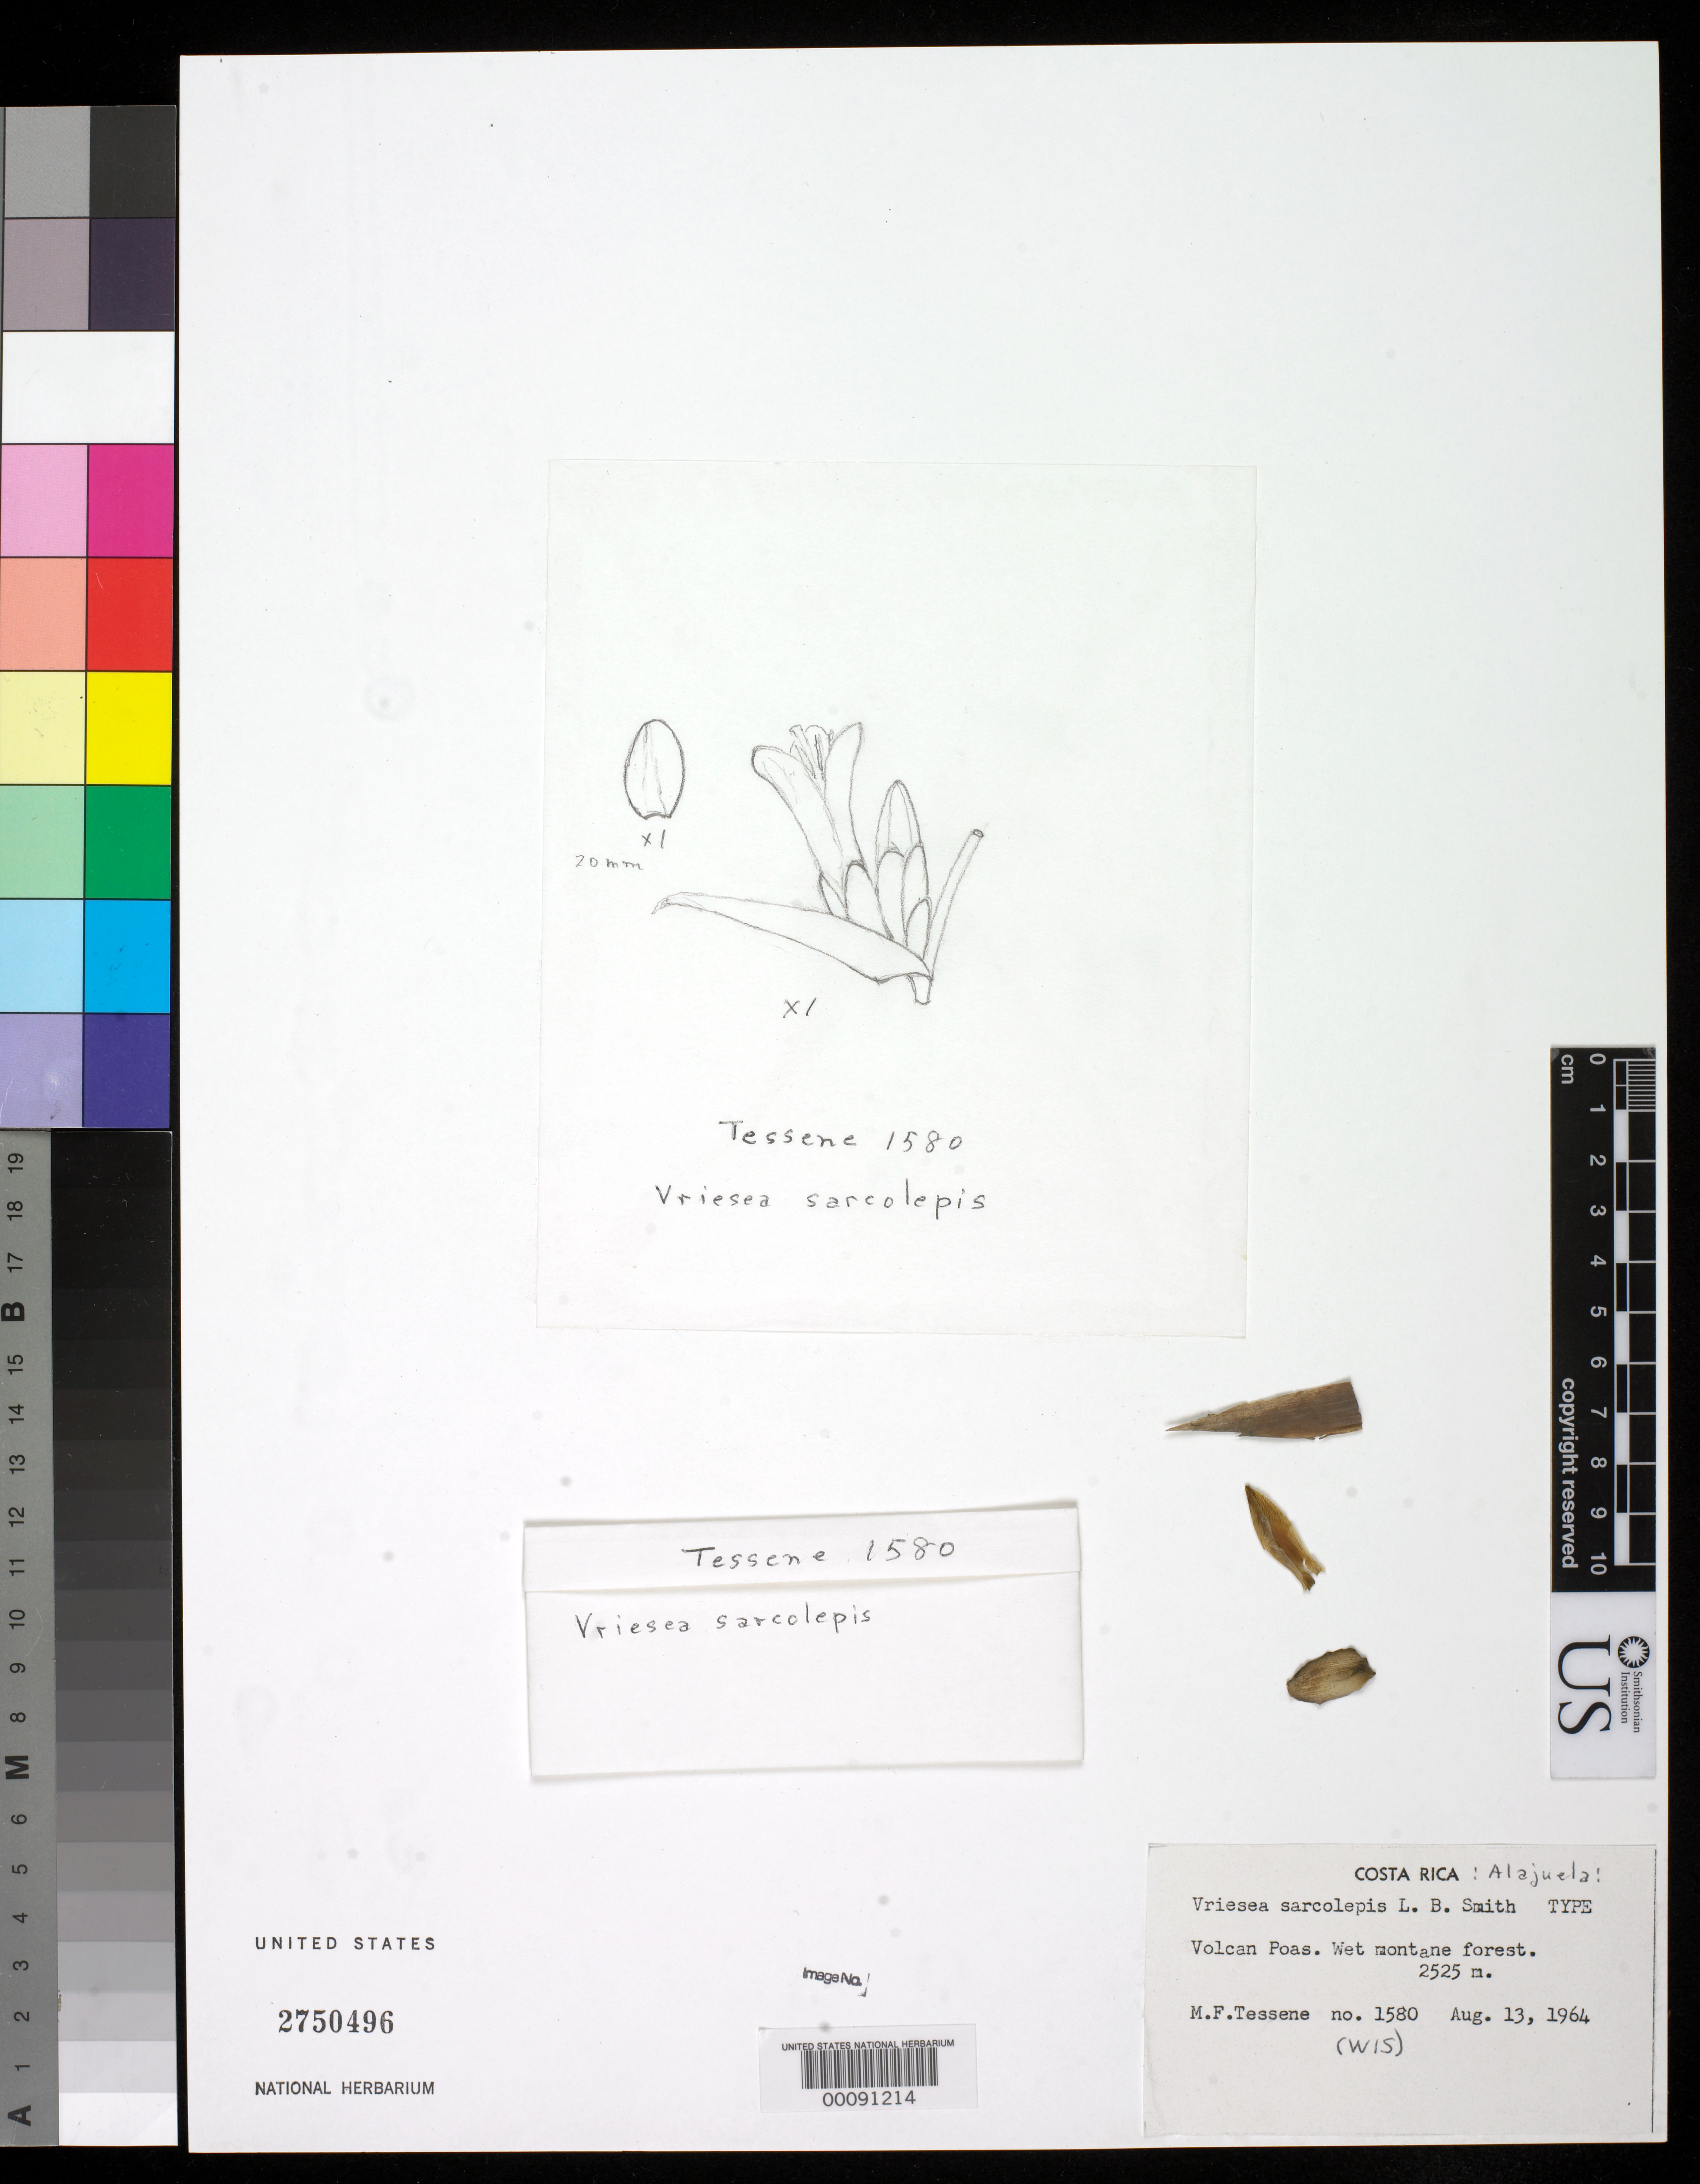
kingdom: Plantae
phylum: Tracheophyta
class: Liliopsida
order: Poales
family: Bromeliaceae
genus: Vriesea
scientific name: Vriesea sarcolepis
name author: L.B. Sm.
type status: Isotype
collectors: M. Tessene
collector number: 1580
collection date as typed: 13 Aug 1964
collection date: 1964-08-13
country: Costa Rica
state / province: Alajuela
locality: Volcan Poás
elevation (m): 2525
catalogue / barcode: US 2750496